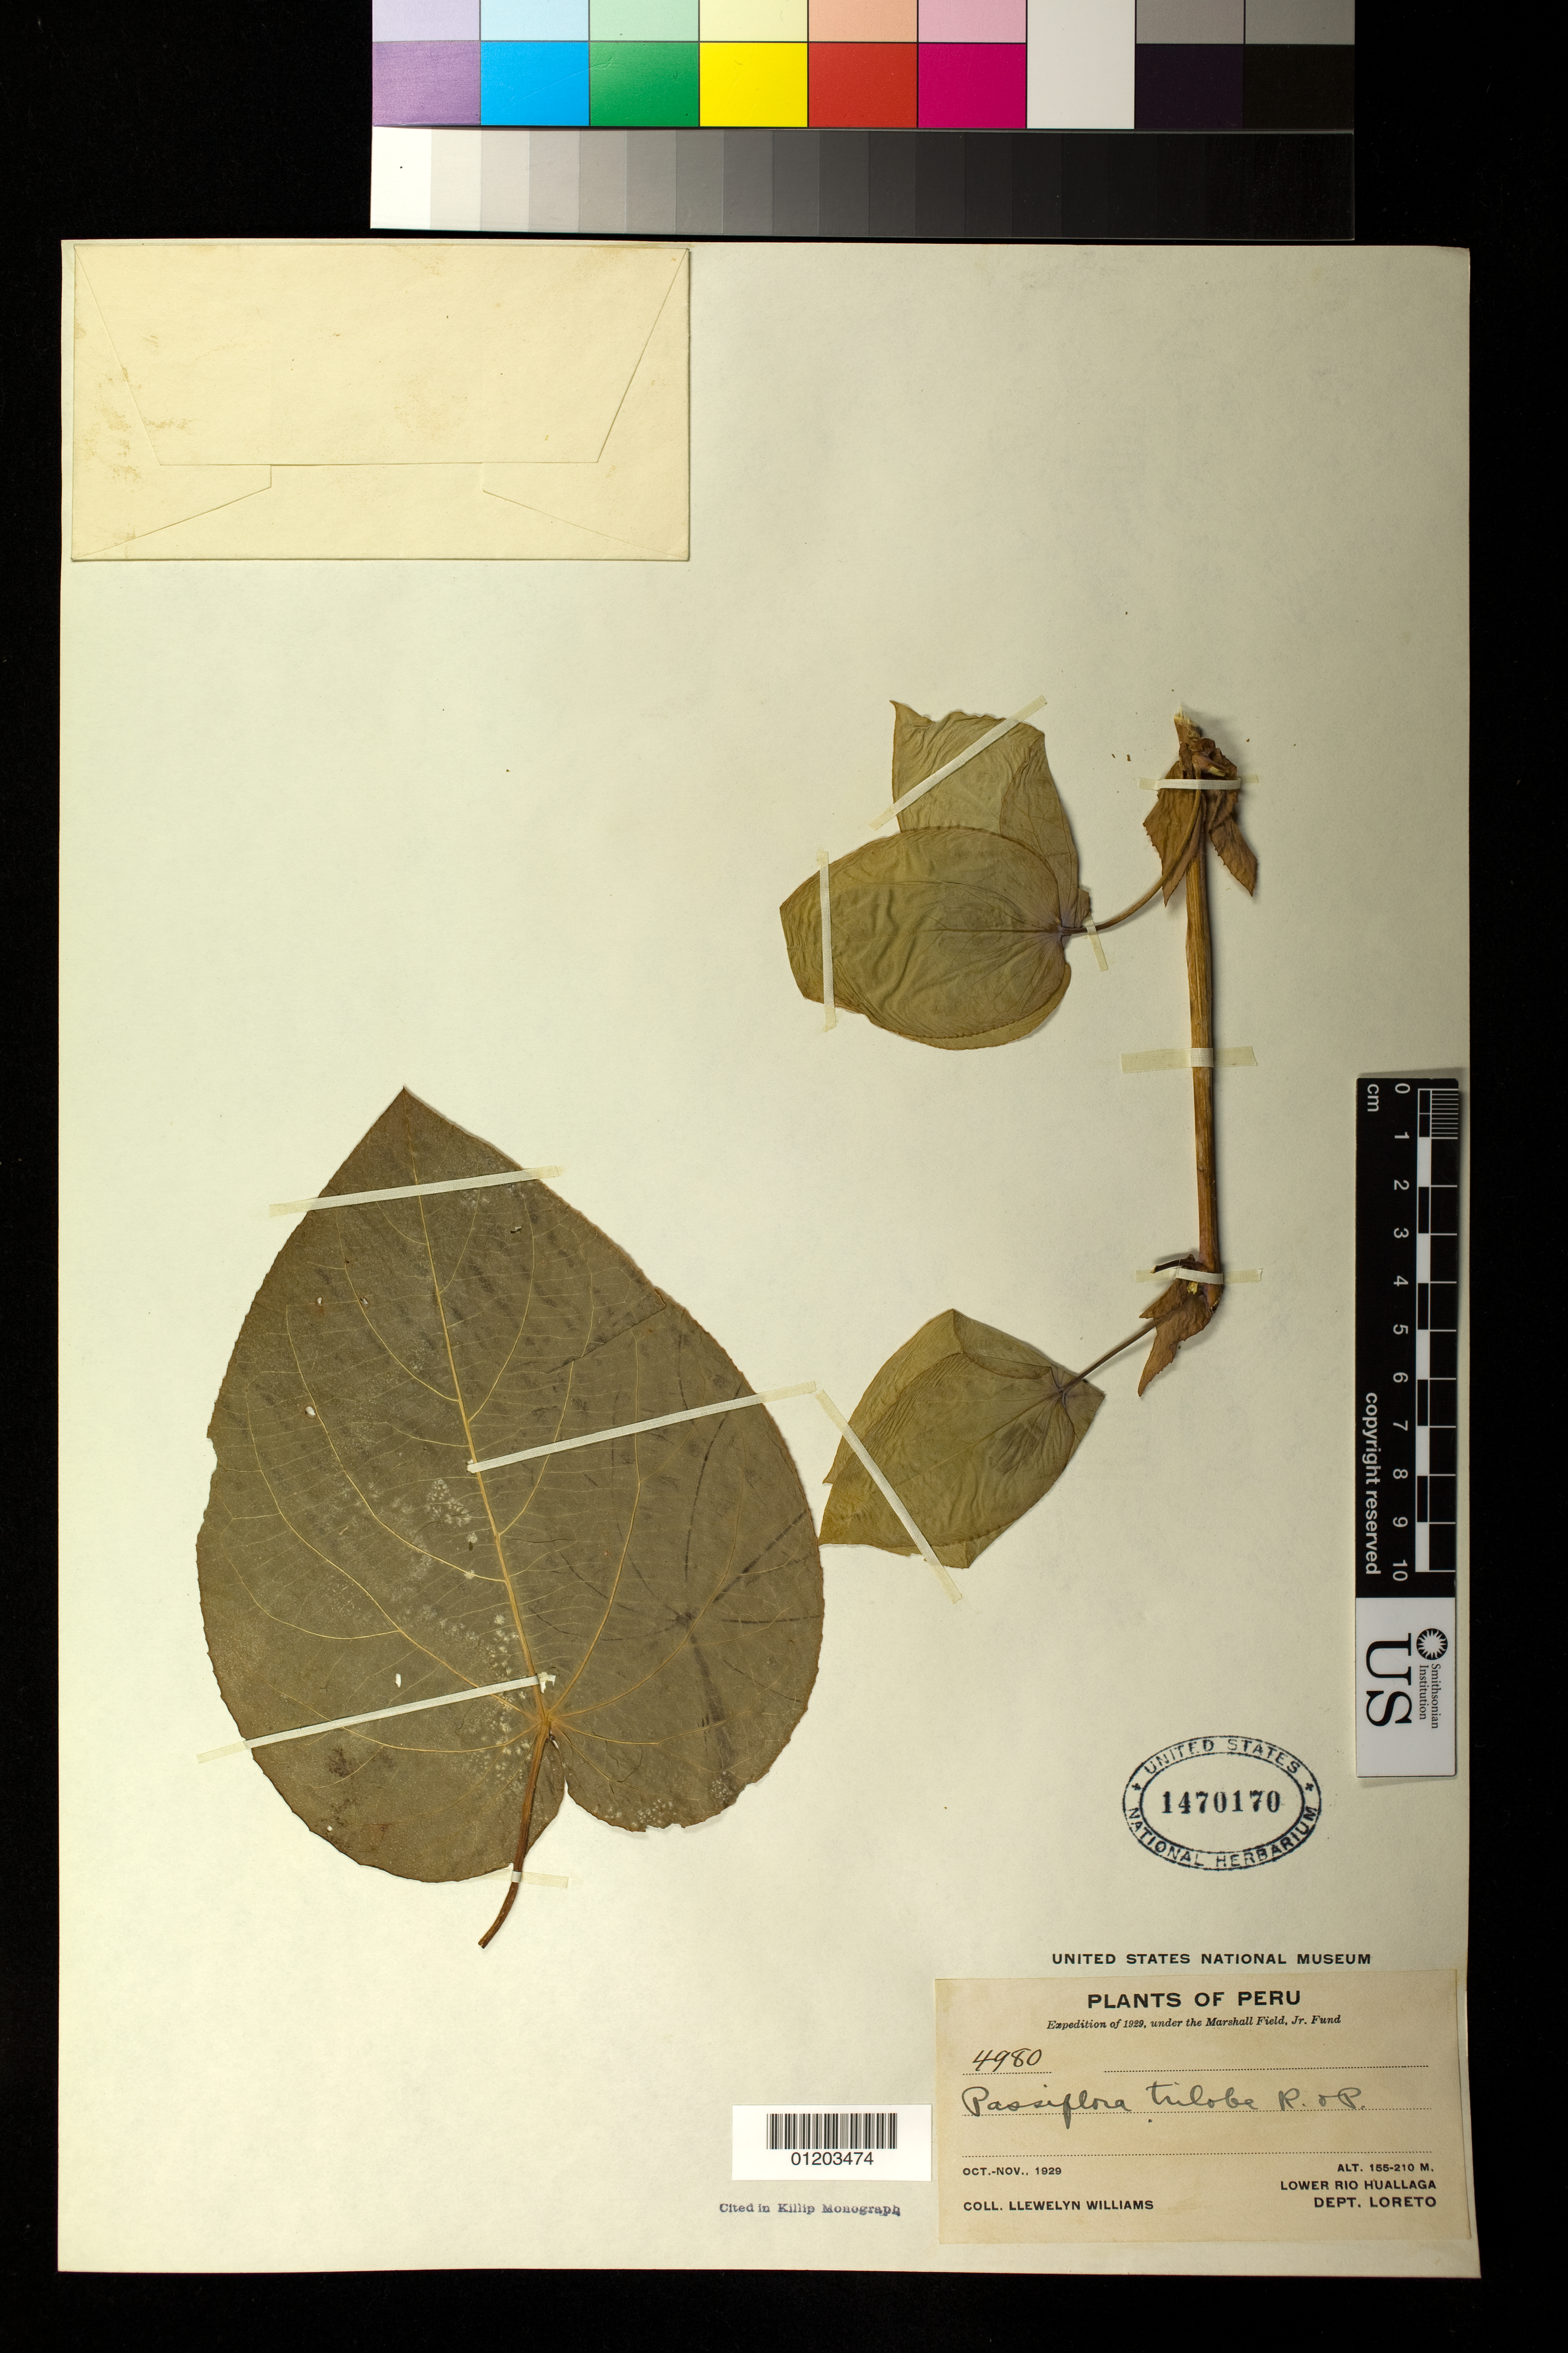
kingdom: Plantae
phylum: Tracheophyta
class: Magnoliopsida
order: Malpighiales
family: Passifloraceae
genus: Passiflora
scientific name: Passiflora triloba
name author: Ruiz & Pav. ex DC.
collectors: L. Williams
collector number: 4980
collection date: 1929-10-01/1929-11-30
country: Peru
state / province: Loreto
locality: Lower Rio Huallaga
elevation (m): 155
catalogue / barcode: US 1470170